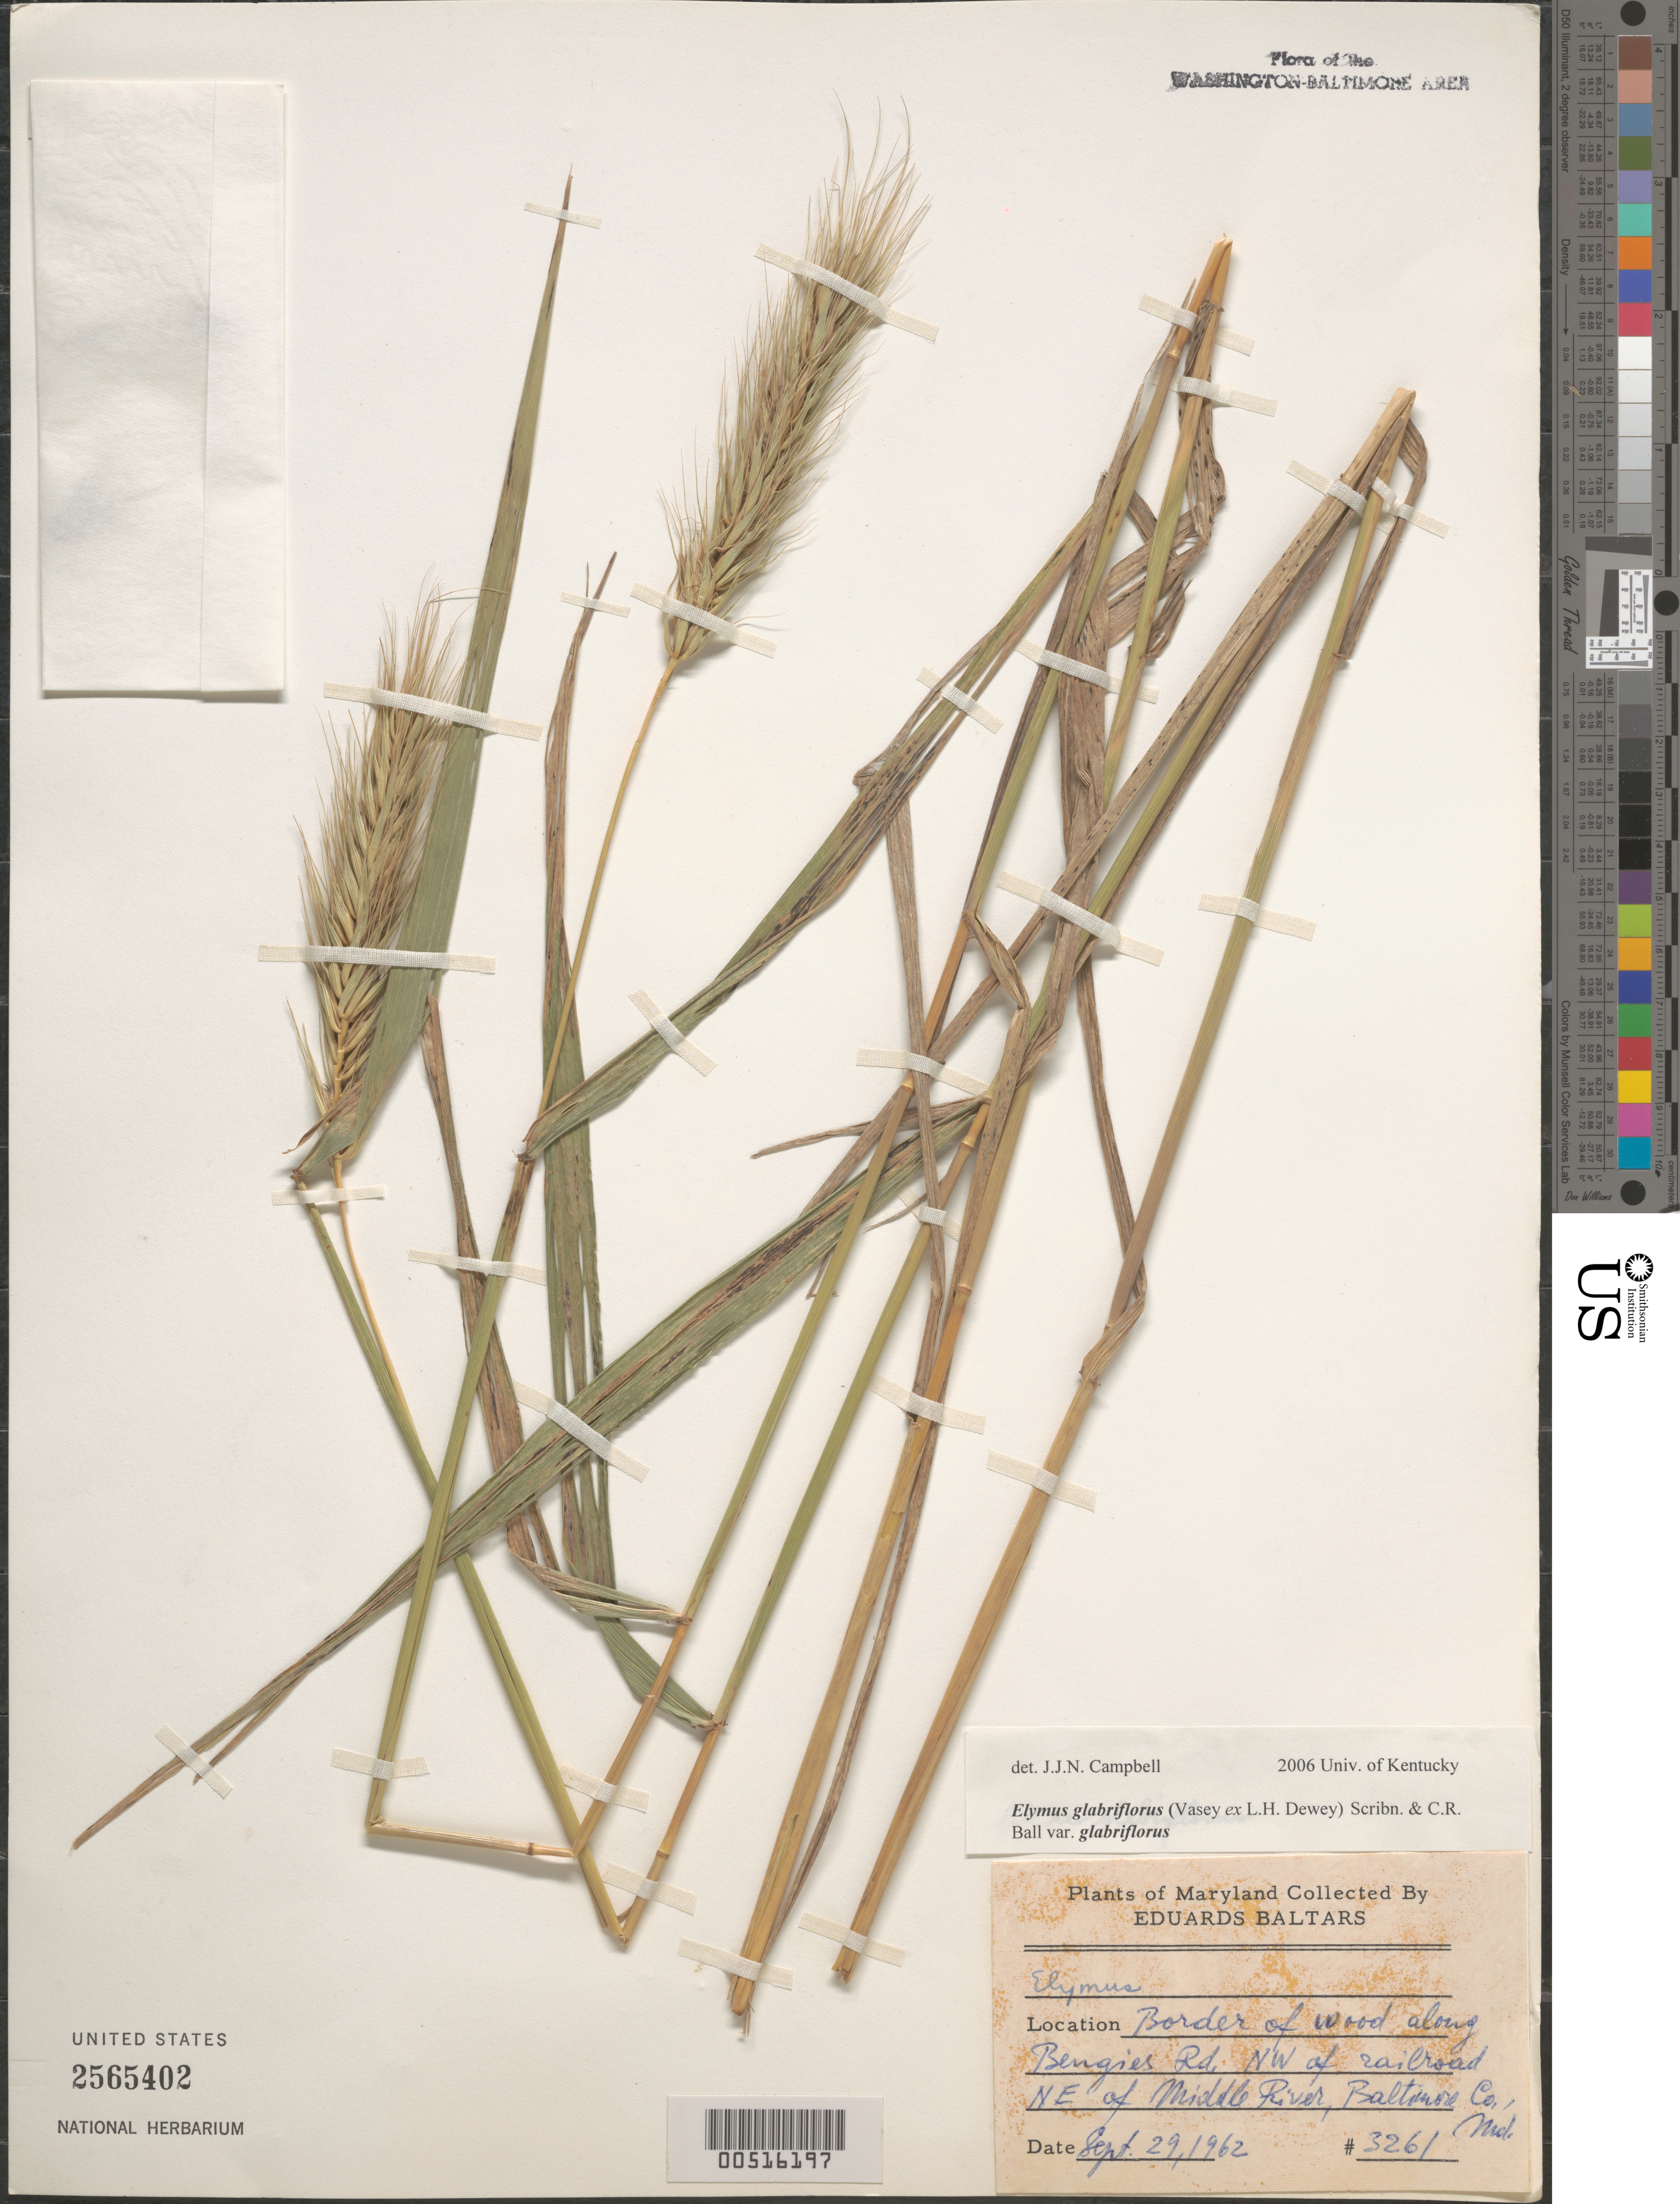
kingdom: Plantae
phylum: Tracheophyta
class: Liliopsida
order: Poales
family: Poaceae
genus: Elymus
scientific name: Elymus glabriflorus var. glabriflorus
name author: (Vasey ex L.H. Dewey) Scribn. & C.R. Ball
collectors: E. Baltars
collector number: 3261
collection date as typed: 29 Sep 1962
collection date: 1962-09-29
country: United States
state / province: Maryland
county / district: Baltimore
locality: Bengies Rd. NW of railroad, NE of Middle River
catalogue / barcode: US 2565402